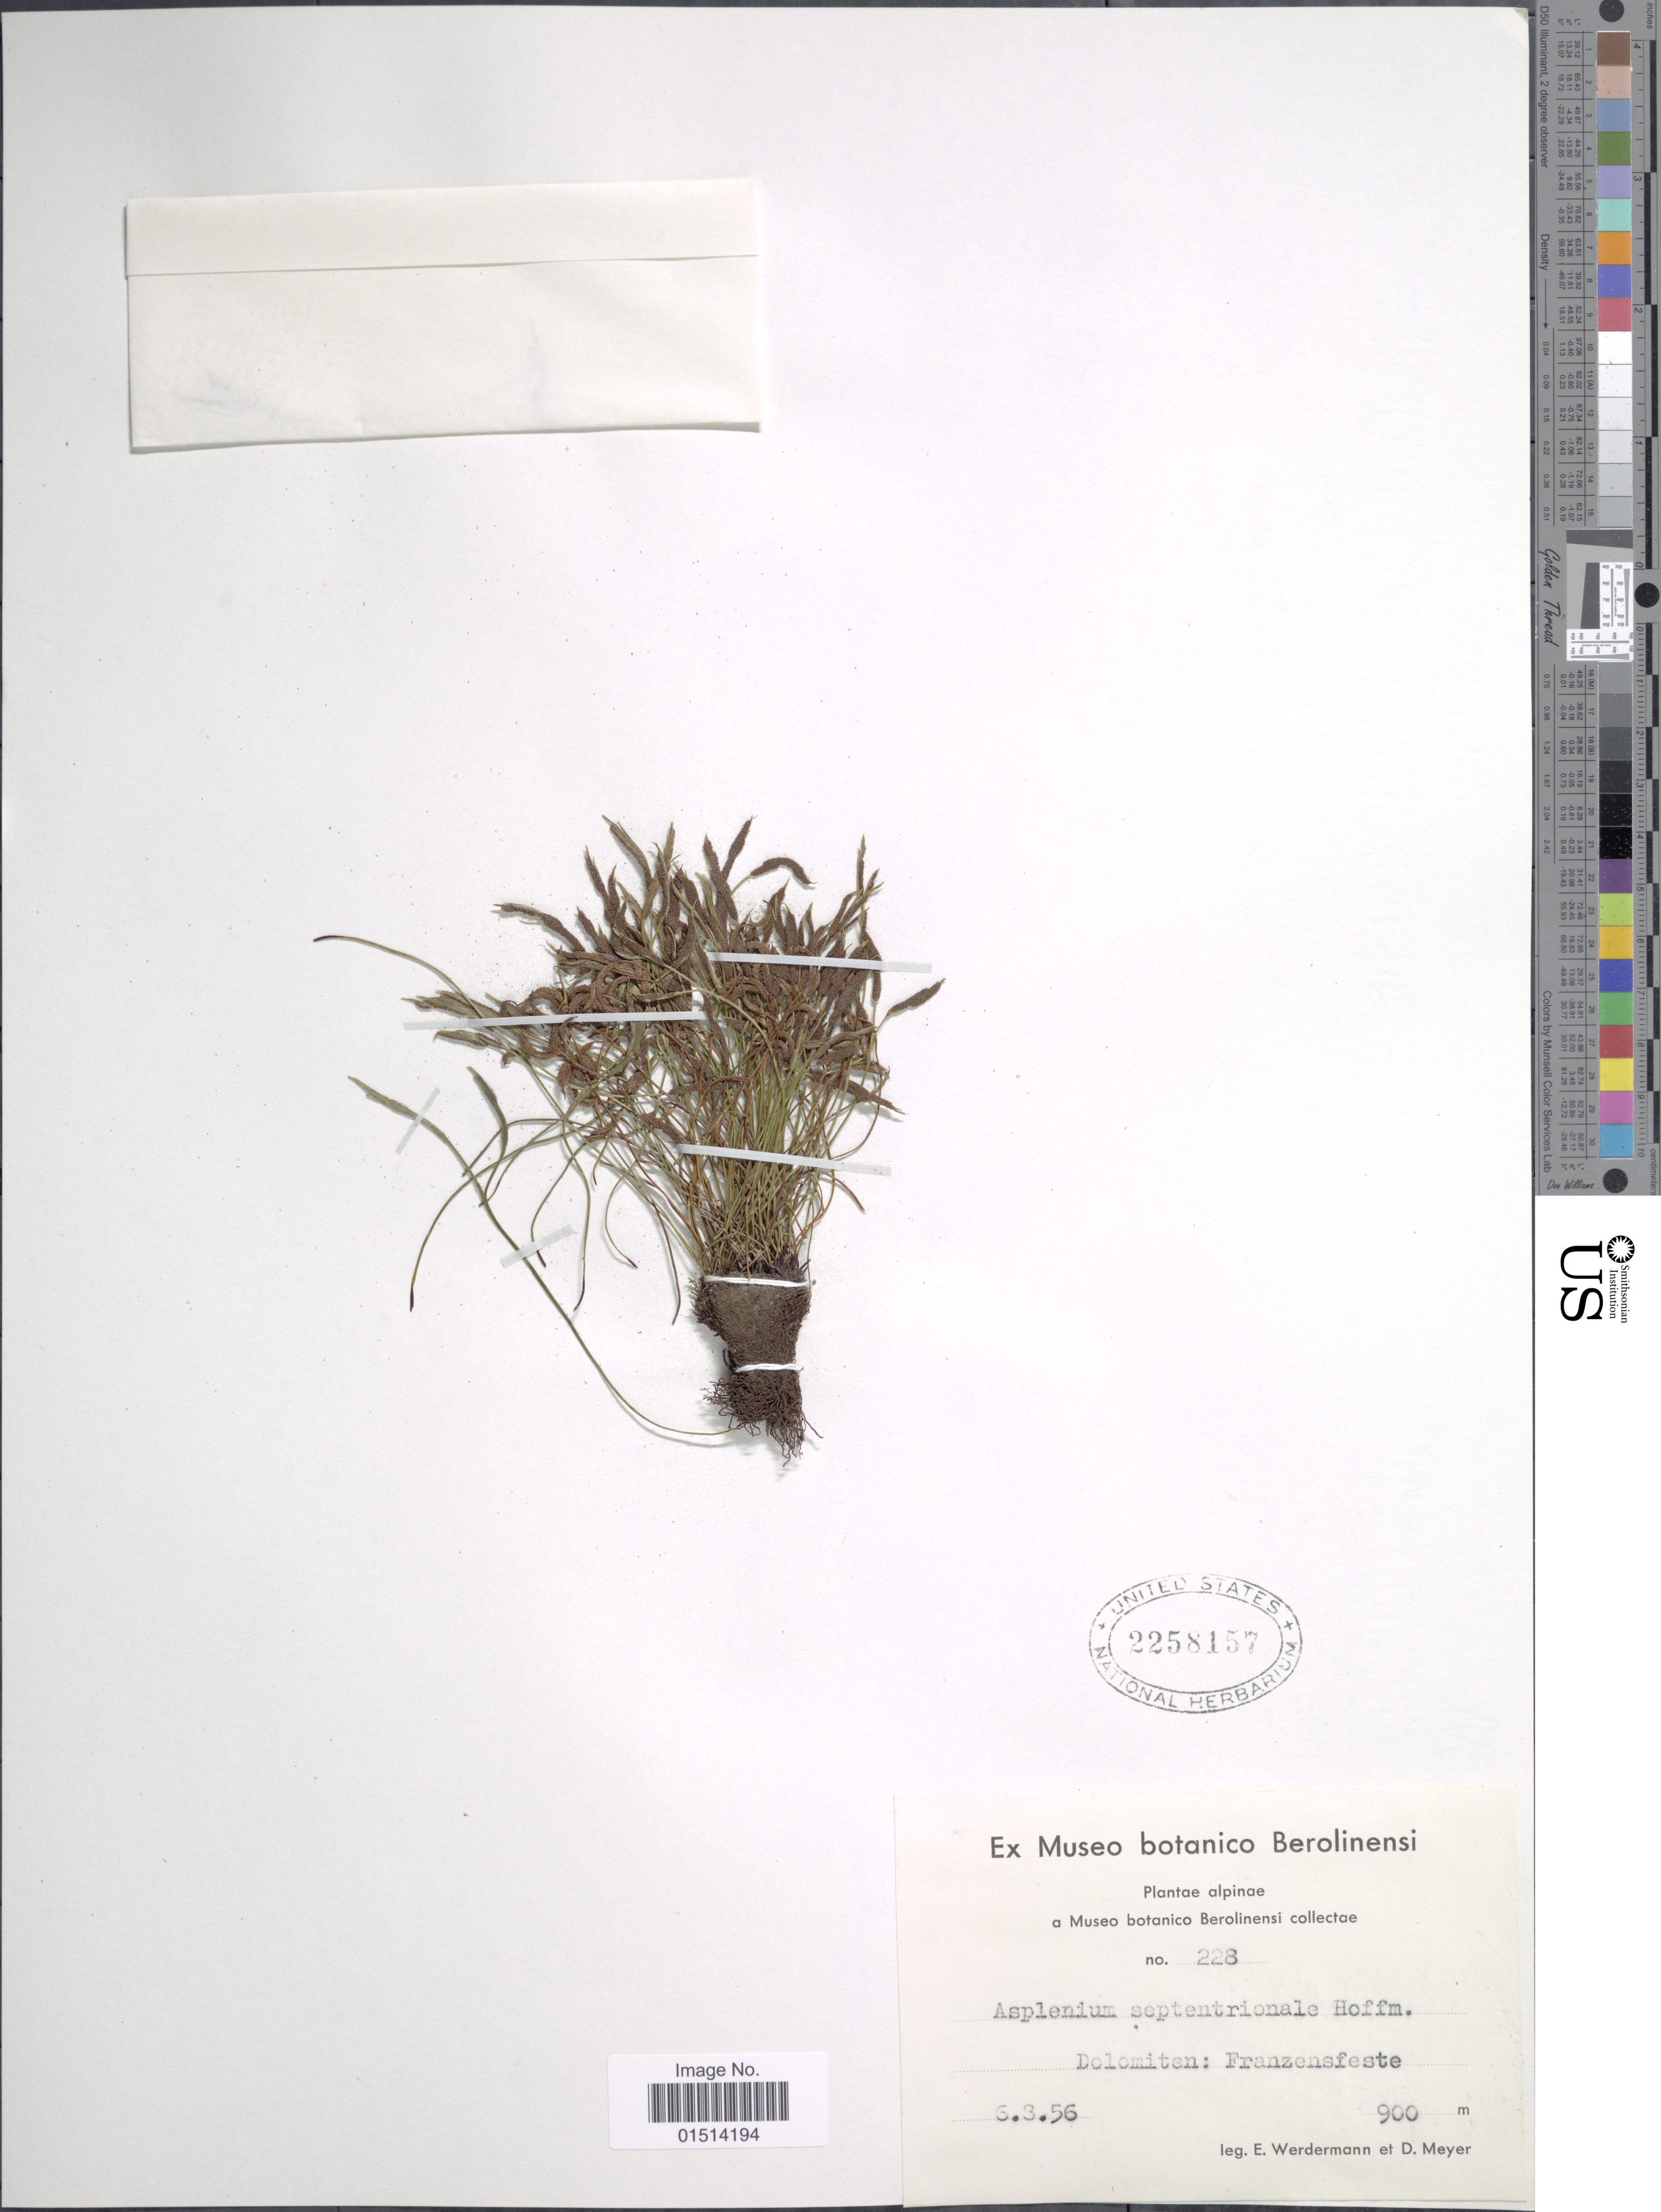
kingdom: Plantae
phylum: Tracheophyta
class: Polypodiopsida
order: Polypodiales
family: Aspleniaceae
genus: Asplenium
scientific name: Asplenium septentrionale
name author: (L.) Hoffm.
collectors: E. Werdermann & D. Meyer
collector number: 228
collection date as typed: Transcribed d/m/y: 6/3/56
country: Italy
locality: Alpinae, Dolomiten: Franzensfeste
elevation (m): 900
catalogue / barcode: US 2258157